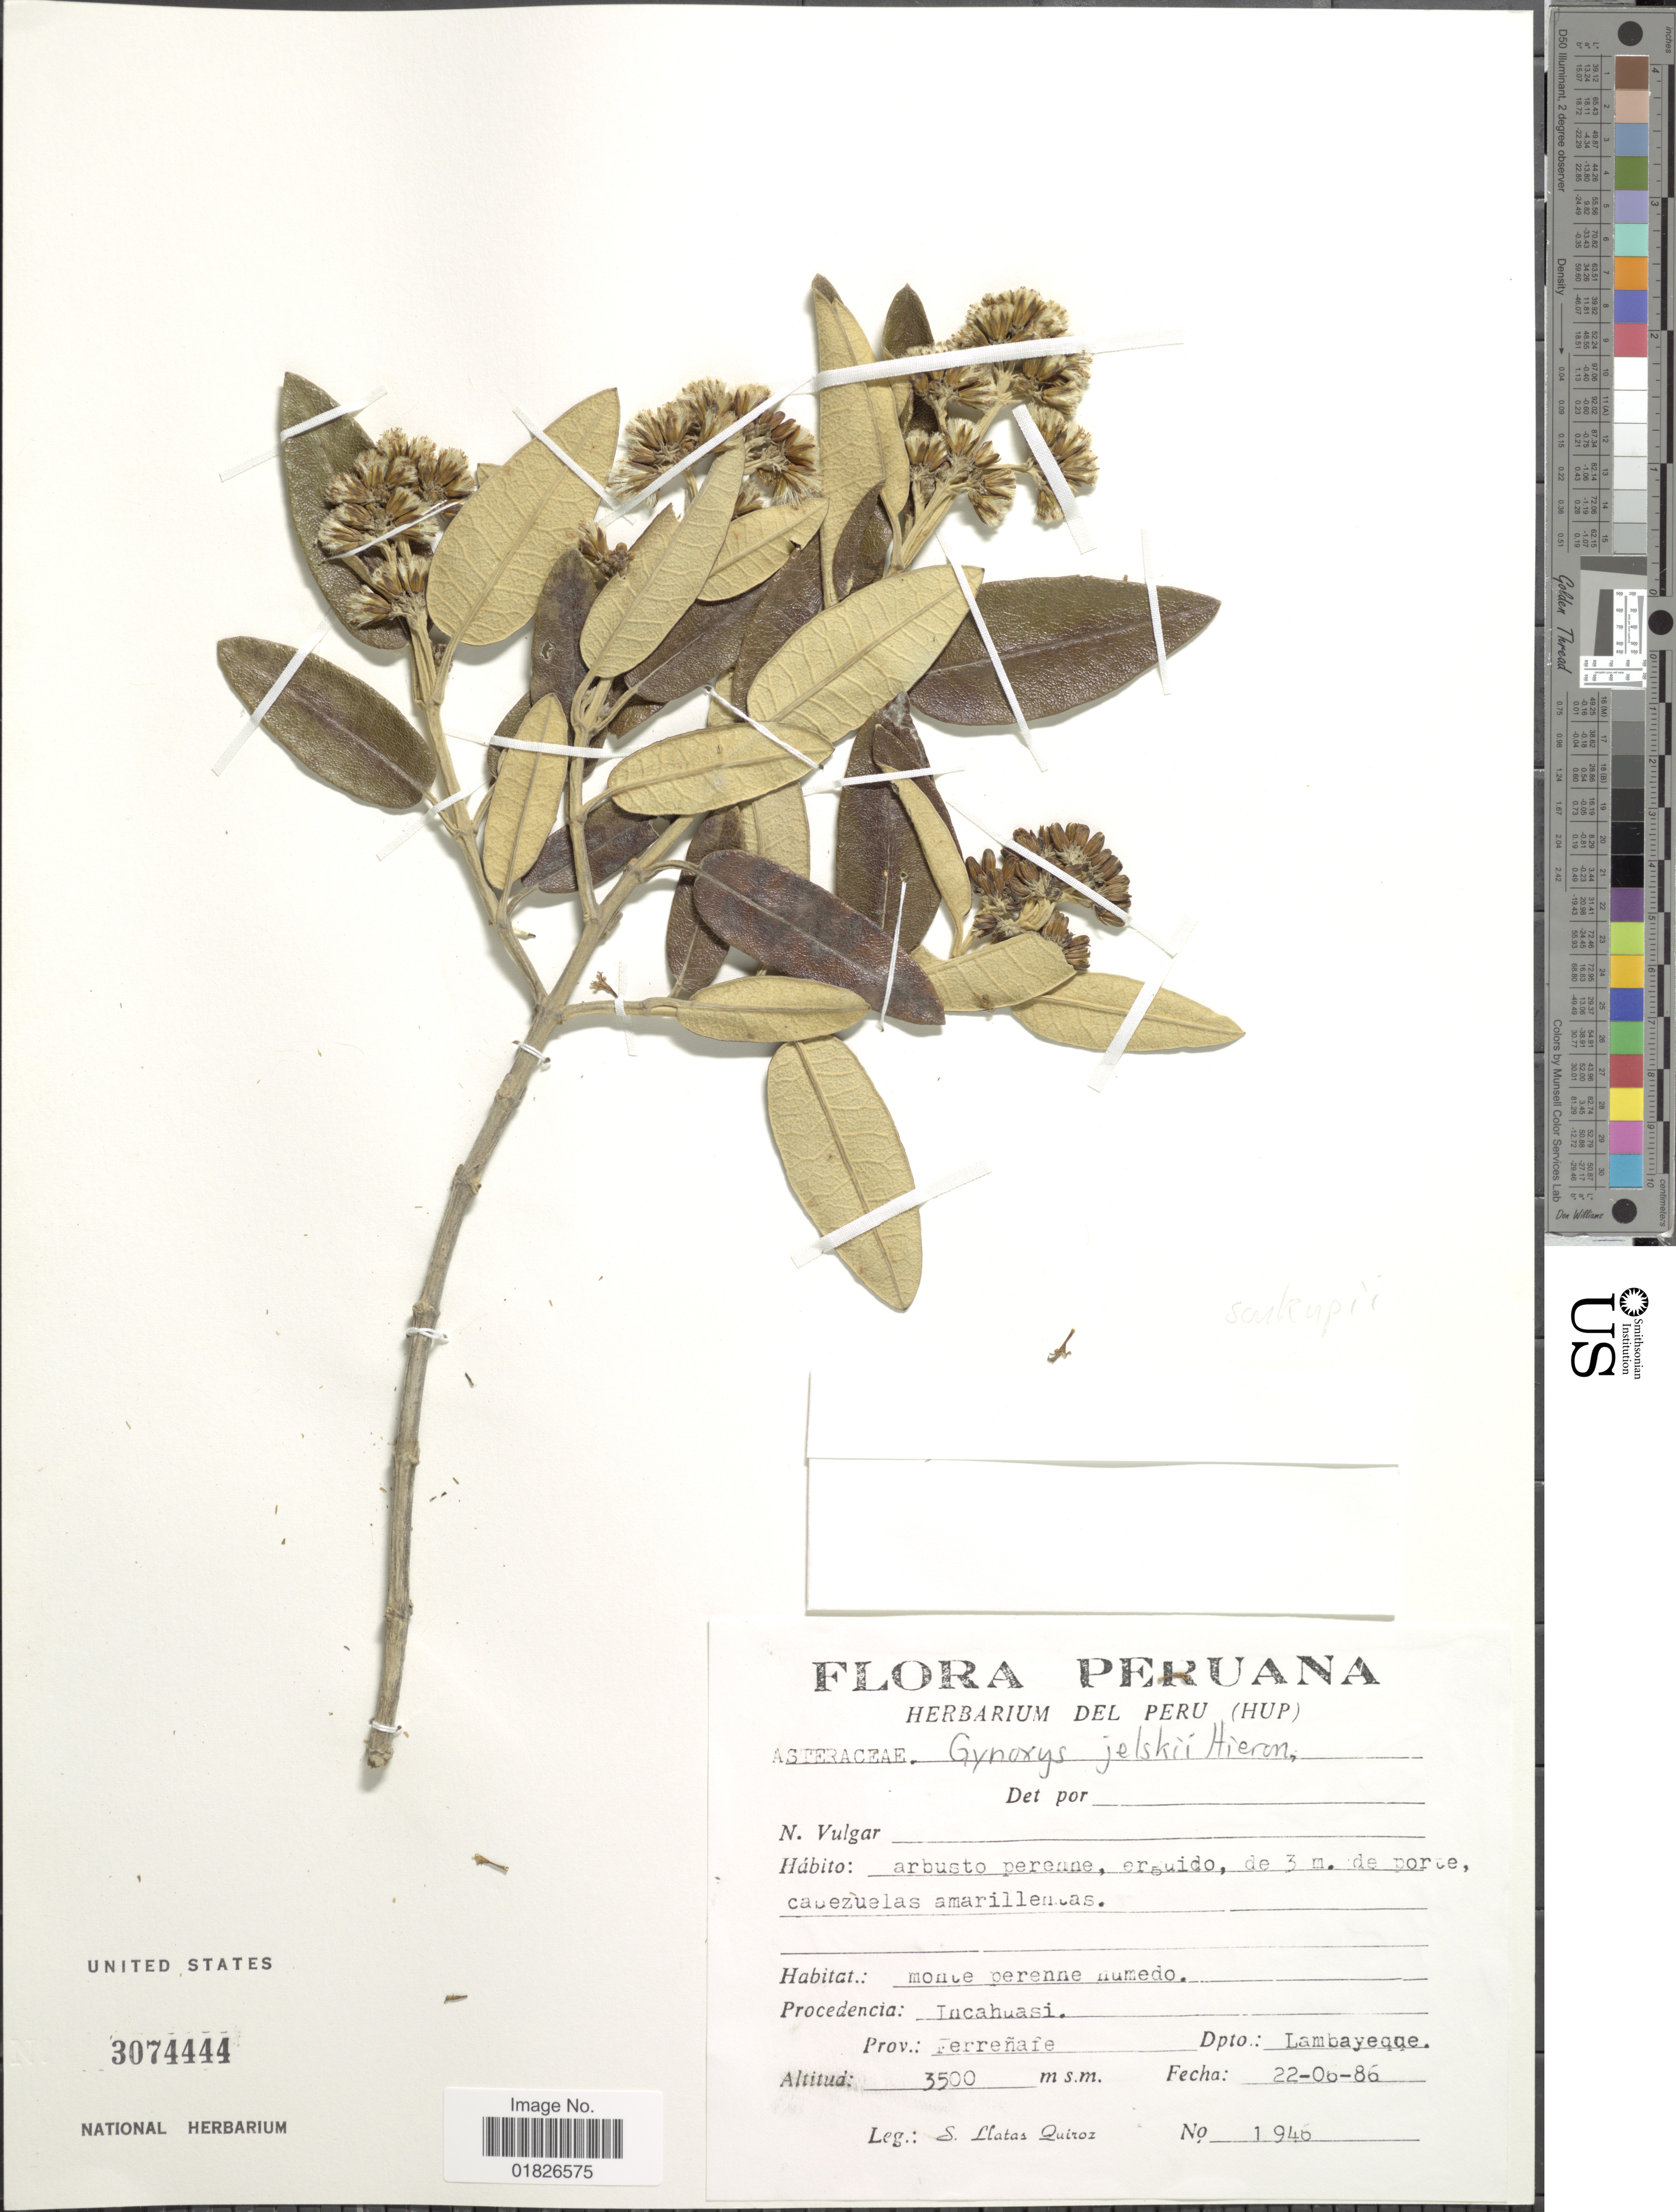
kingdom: Plantae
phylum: Tracheophyta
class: Magnoliopsida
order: Asterales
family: Asteraceae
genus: Gynoxys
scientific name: Gynoxys soukupii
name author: Cuatrec.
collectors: S. Llatas Quiroz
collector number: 1946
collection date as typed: Transcribed d/m/y: 22/6/86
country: Peru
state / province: Lambayeque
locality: Incahuasi, Prov. Ferrenafe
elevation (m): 3500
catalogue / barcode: US 3074444